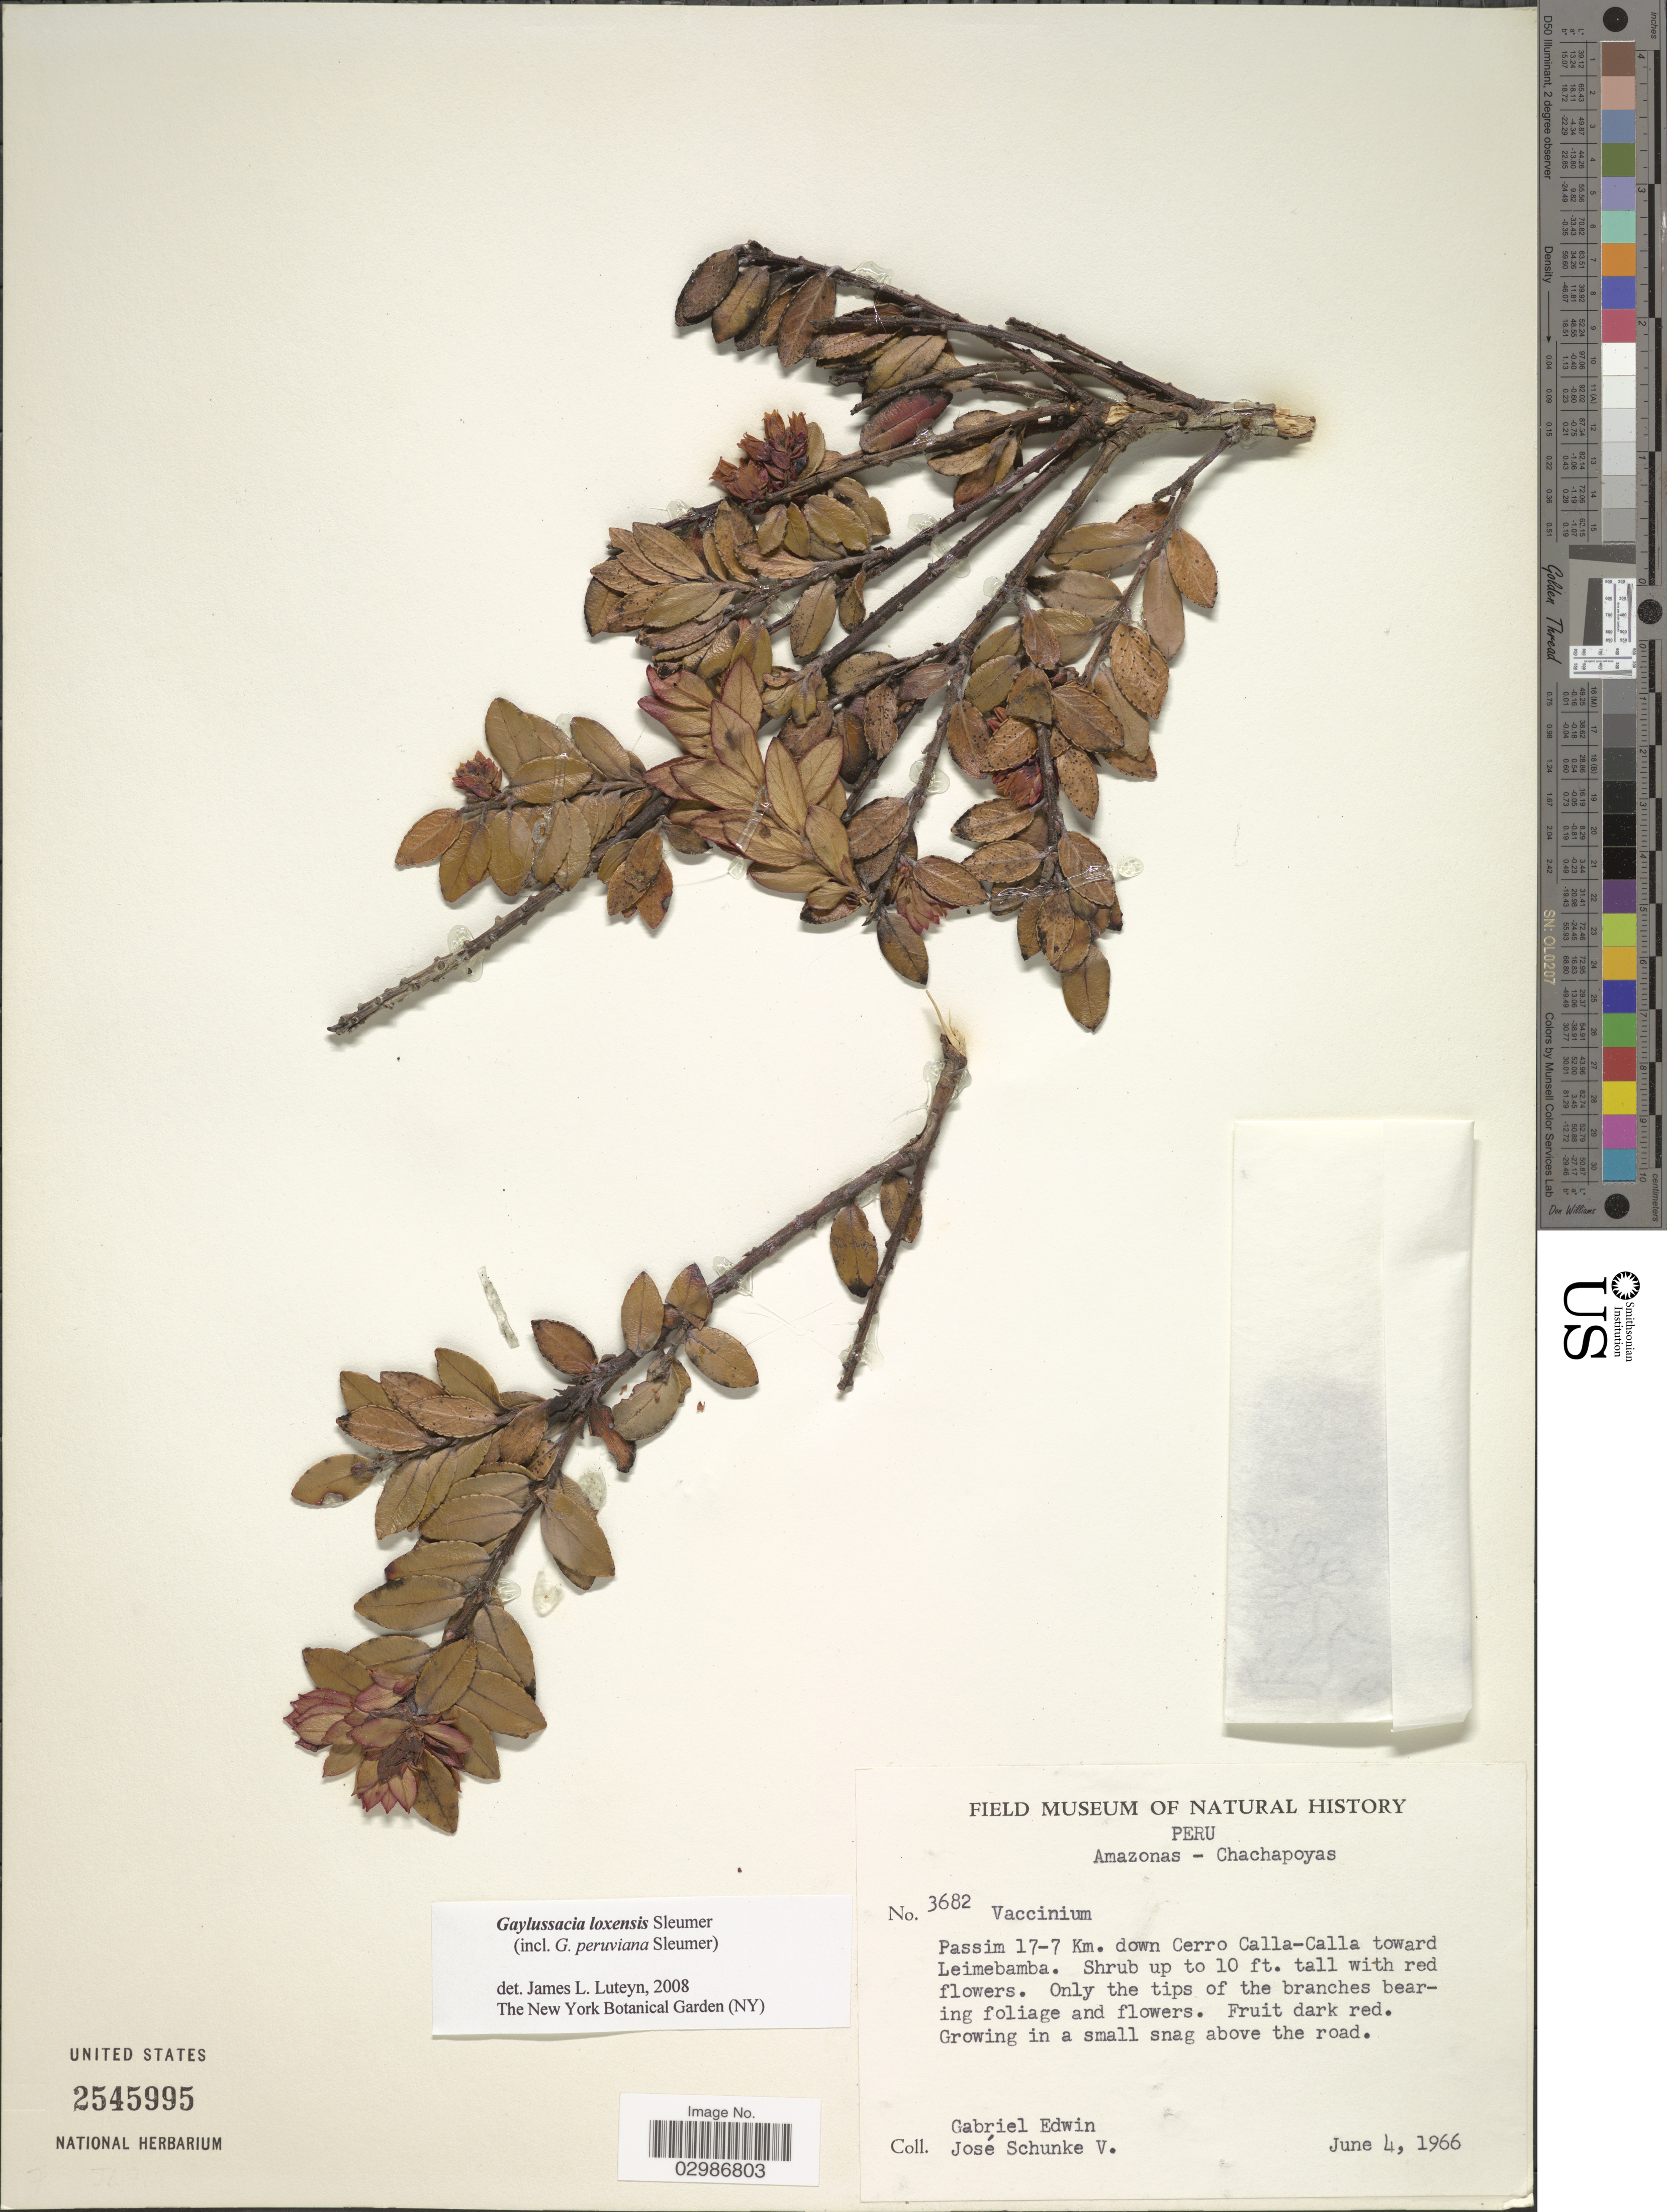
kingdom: Plantae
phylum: Tracheophyta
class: Magnoliopsida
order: Ericales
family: Ericaceae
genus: Gaylussacia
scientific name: Gaylussacia loxensis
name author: Sleumer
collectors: G. Edwin & J. Schunke Vigo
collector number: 3682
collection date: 1966-06-04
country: Peru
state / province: Amazonas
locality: Chachapoyas: Passim 17-7 Km. down Cerro Calla-Calla toward Leimebamba.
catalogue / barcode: US 2545995